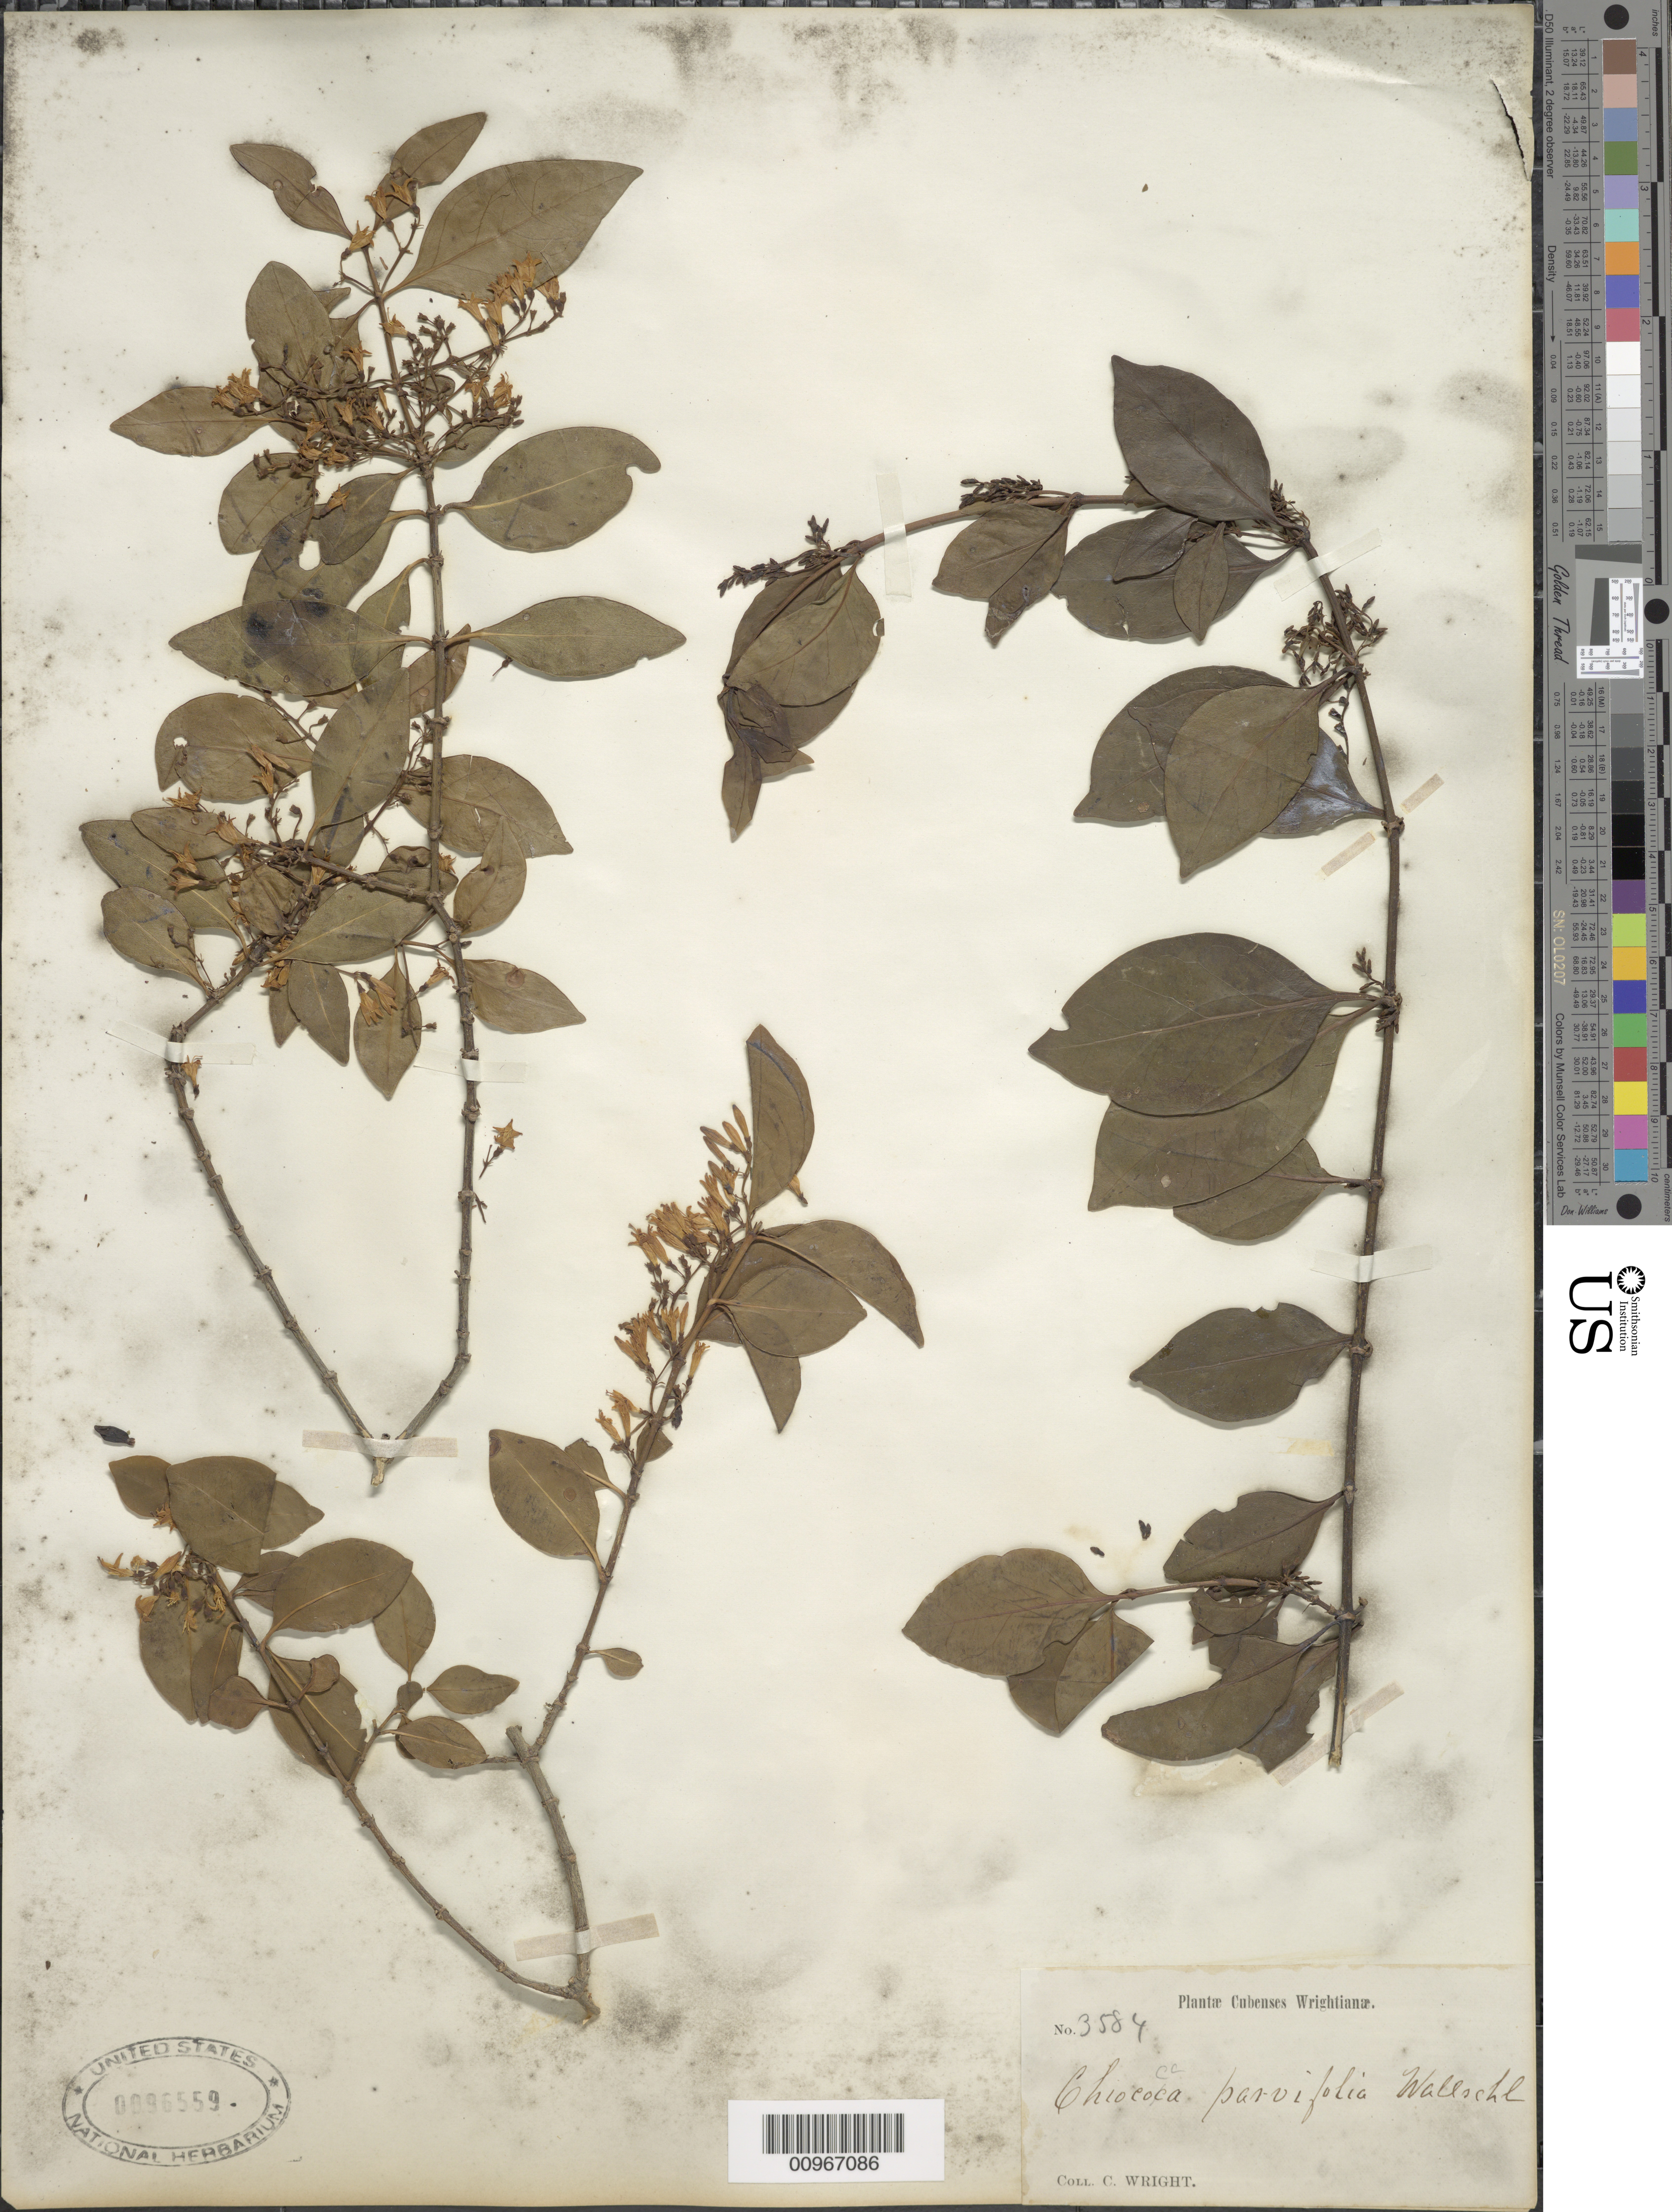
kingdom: Plantae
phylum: Tracheophyta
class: Magnoliopsida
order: Gentianales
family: Rubiaceae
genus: Chiococca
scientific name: Chiococca parvifolia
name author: Wullschl. ex Griseb.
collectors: C. Wright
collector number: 3584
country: Cuba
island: Greater Antilles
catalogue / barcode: US 96559